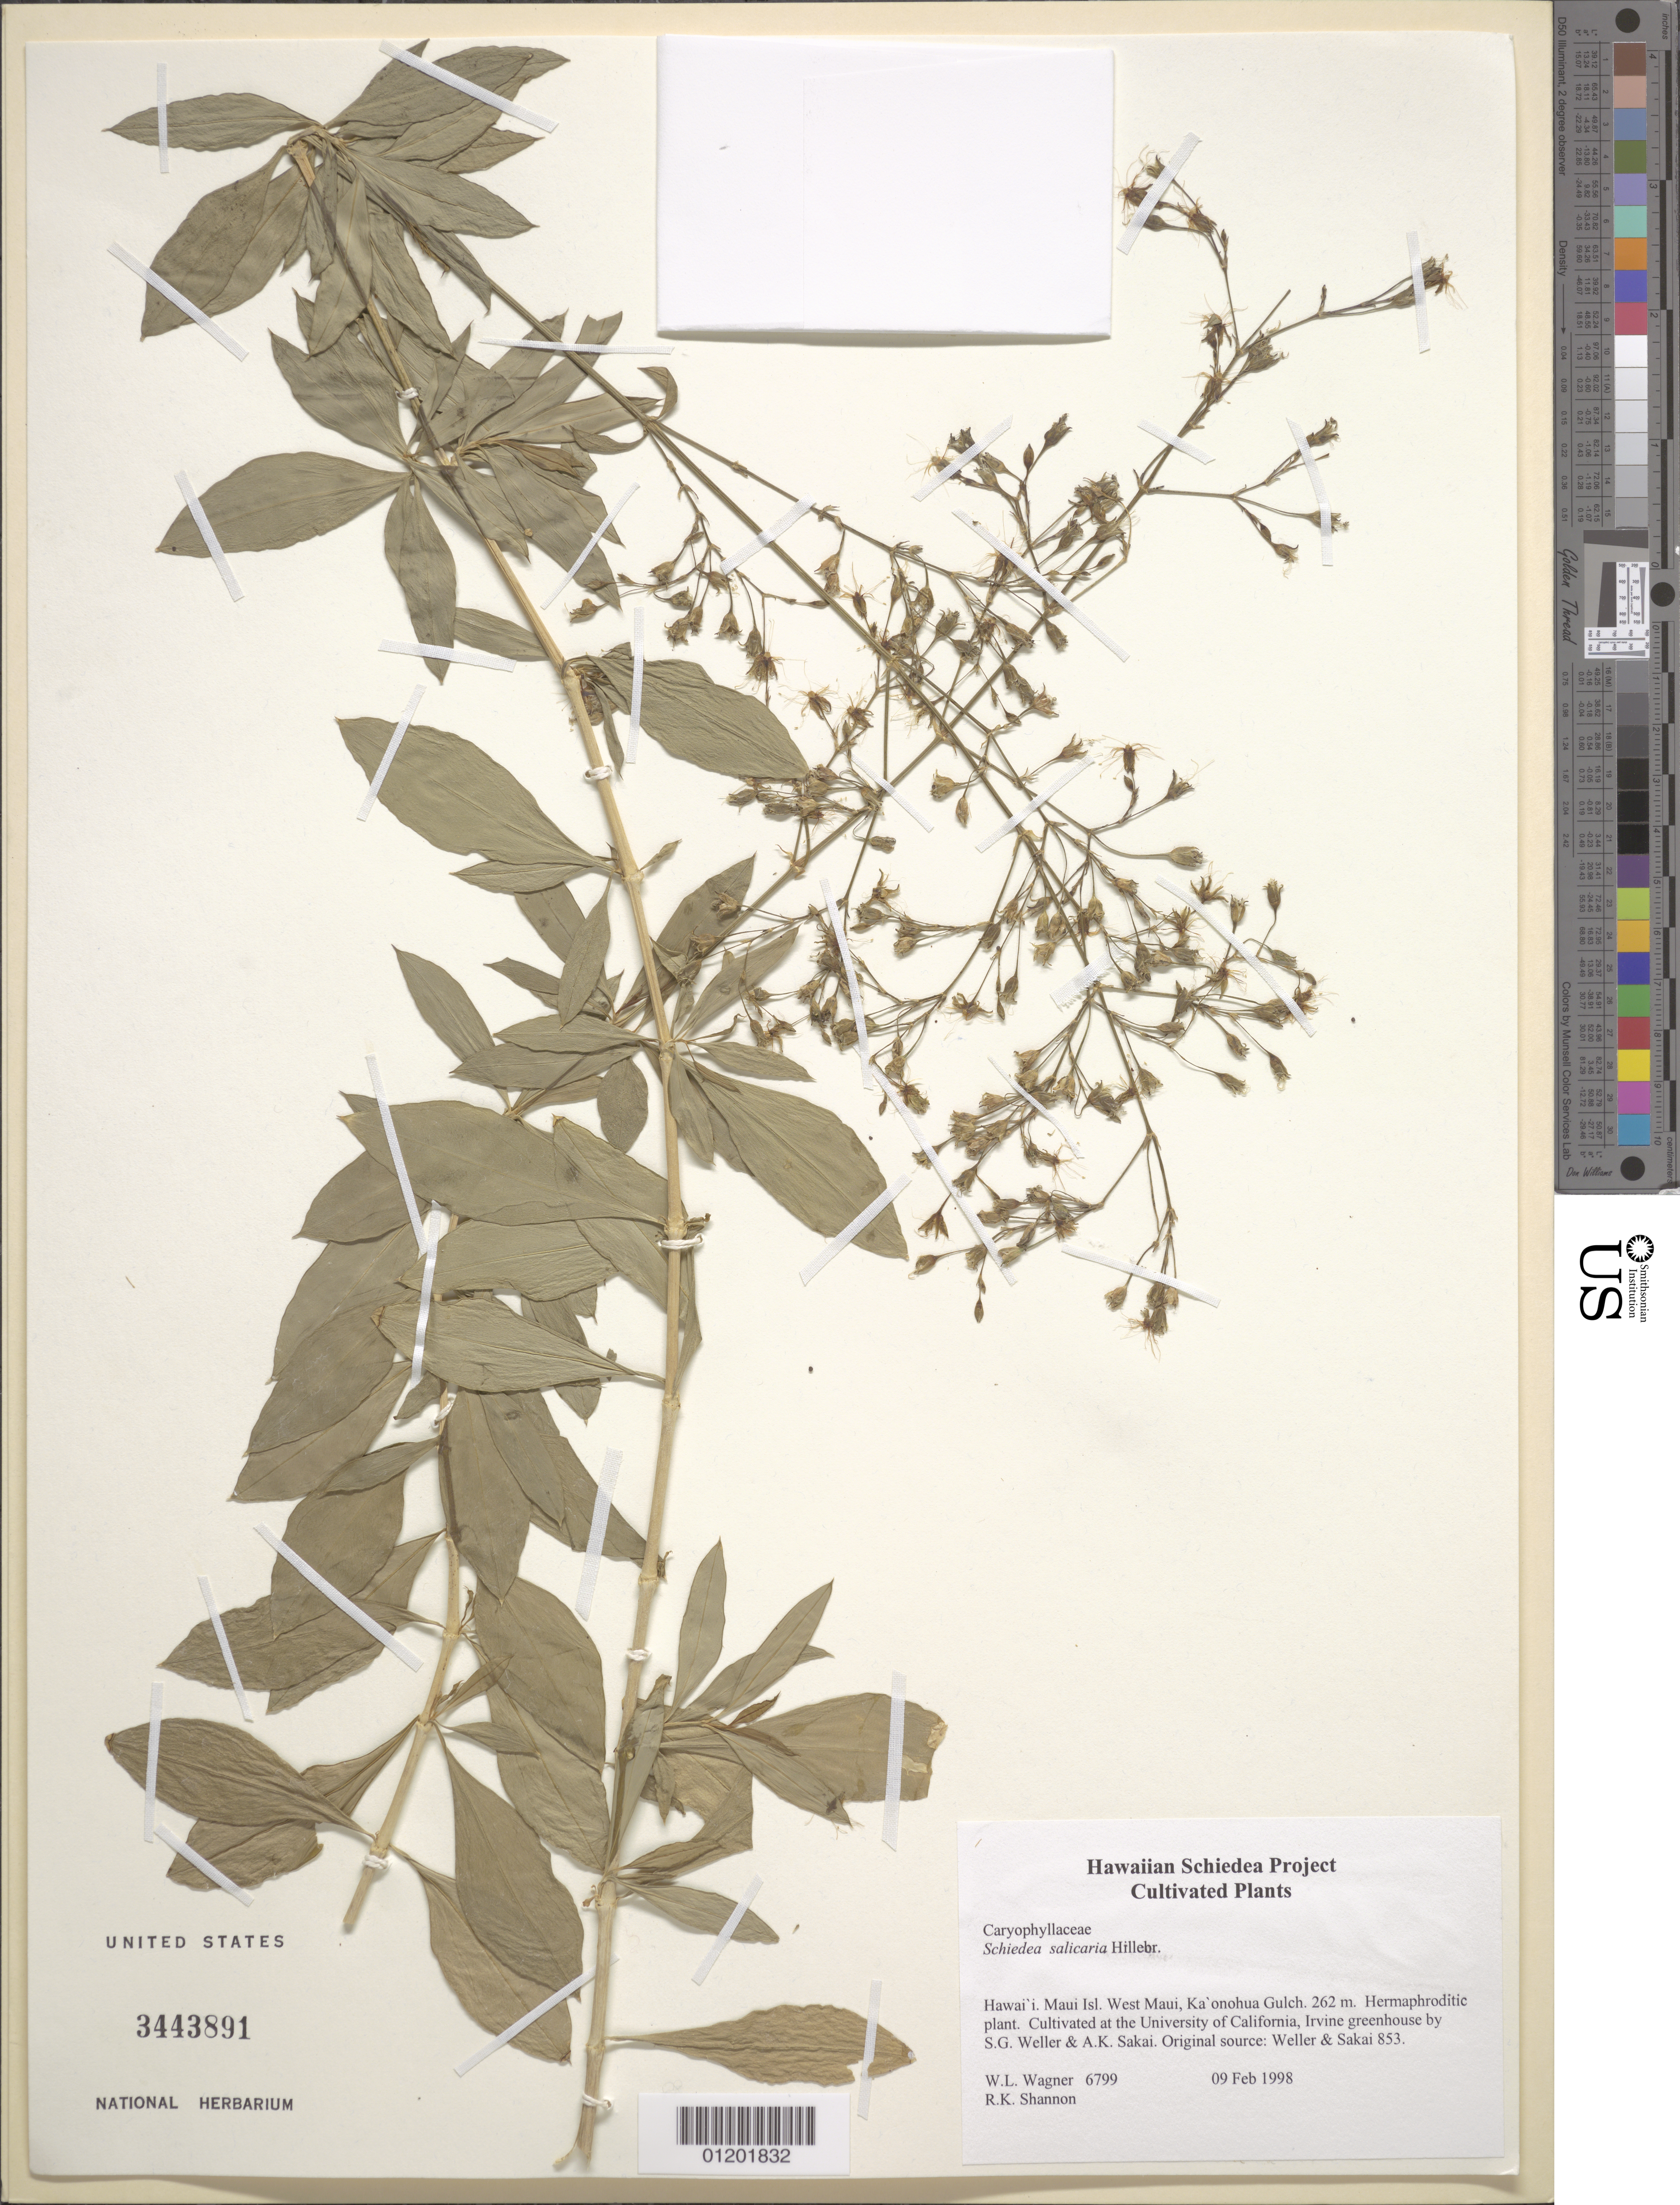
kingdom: Plantae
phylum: Tracheophyta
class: Magnoliopsida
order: Caryophyllales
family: Caryophyllaceae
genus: Schiedea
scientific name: Schiedea salicaria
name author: Hillebr.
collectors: W. L. Wagner & R. Shannon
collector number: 6799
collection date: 1998-02-09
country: United States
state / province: California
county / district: Orange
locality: University of California, Irvine greenhouse.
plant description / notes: Cultivated at the University of California, Irvine greenhouse by S.G. Weller & A.K. Sakai. Original source: Weller & Sakai 853.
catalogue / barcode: US 3443891